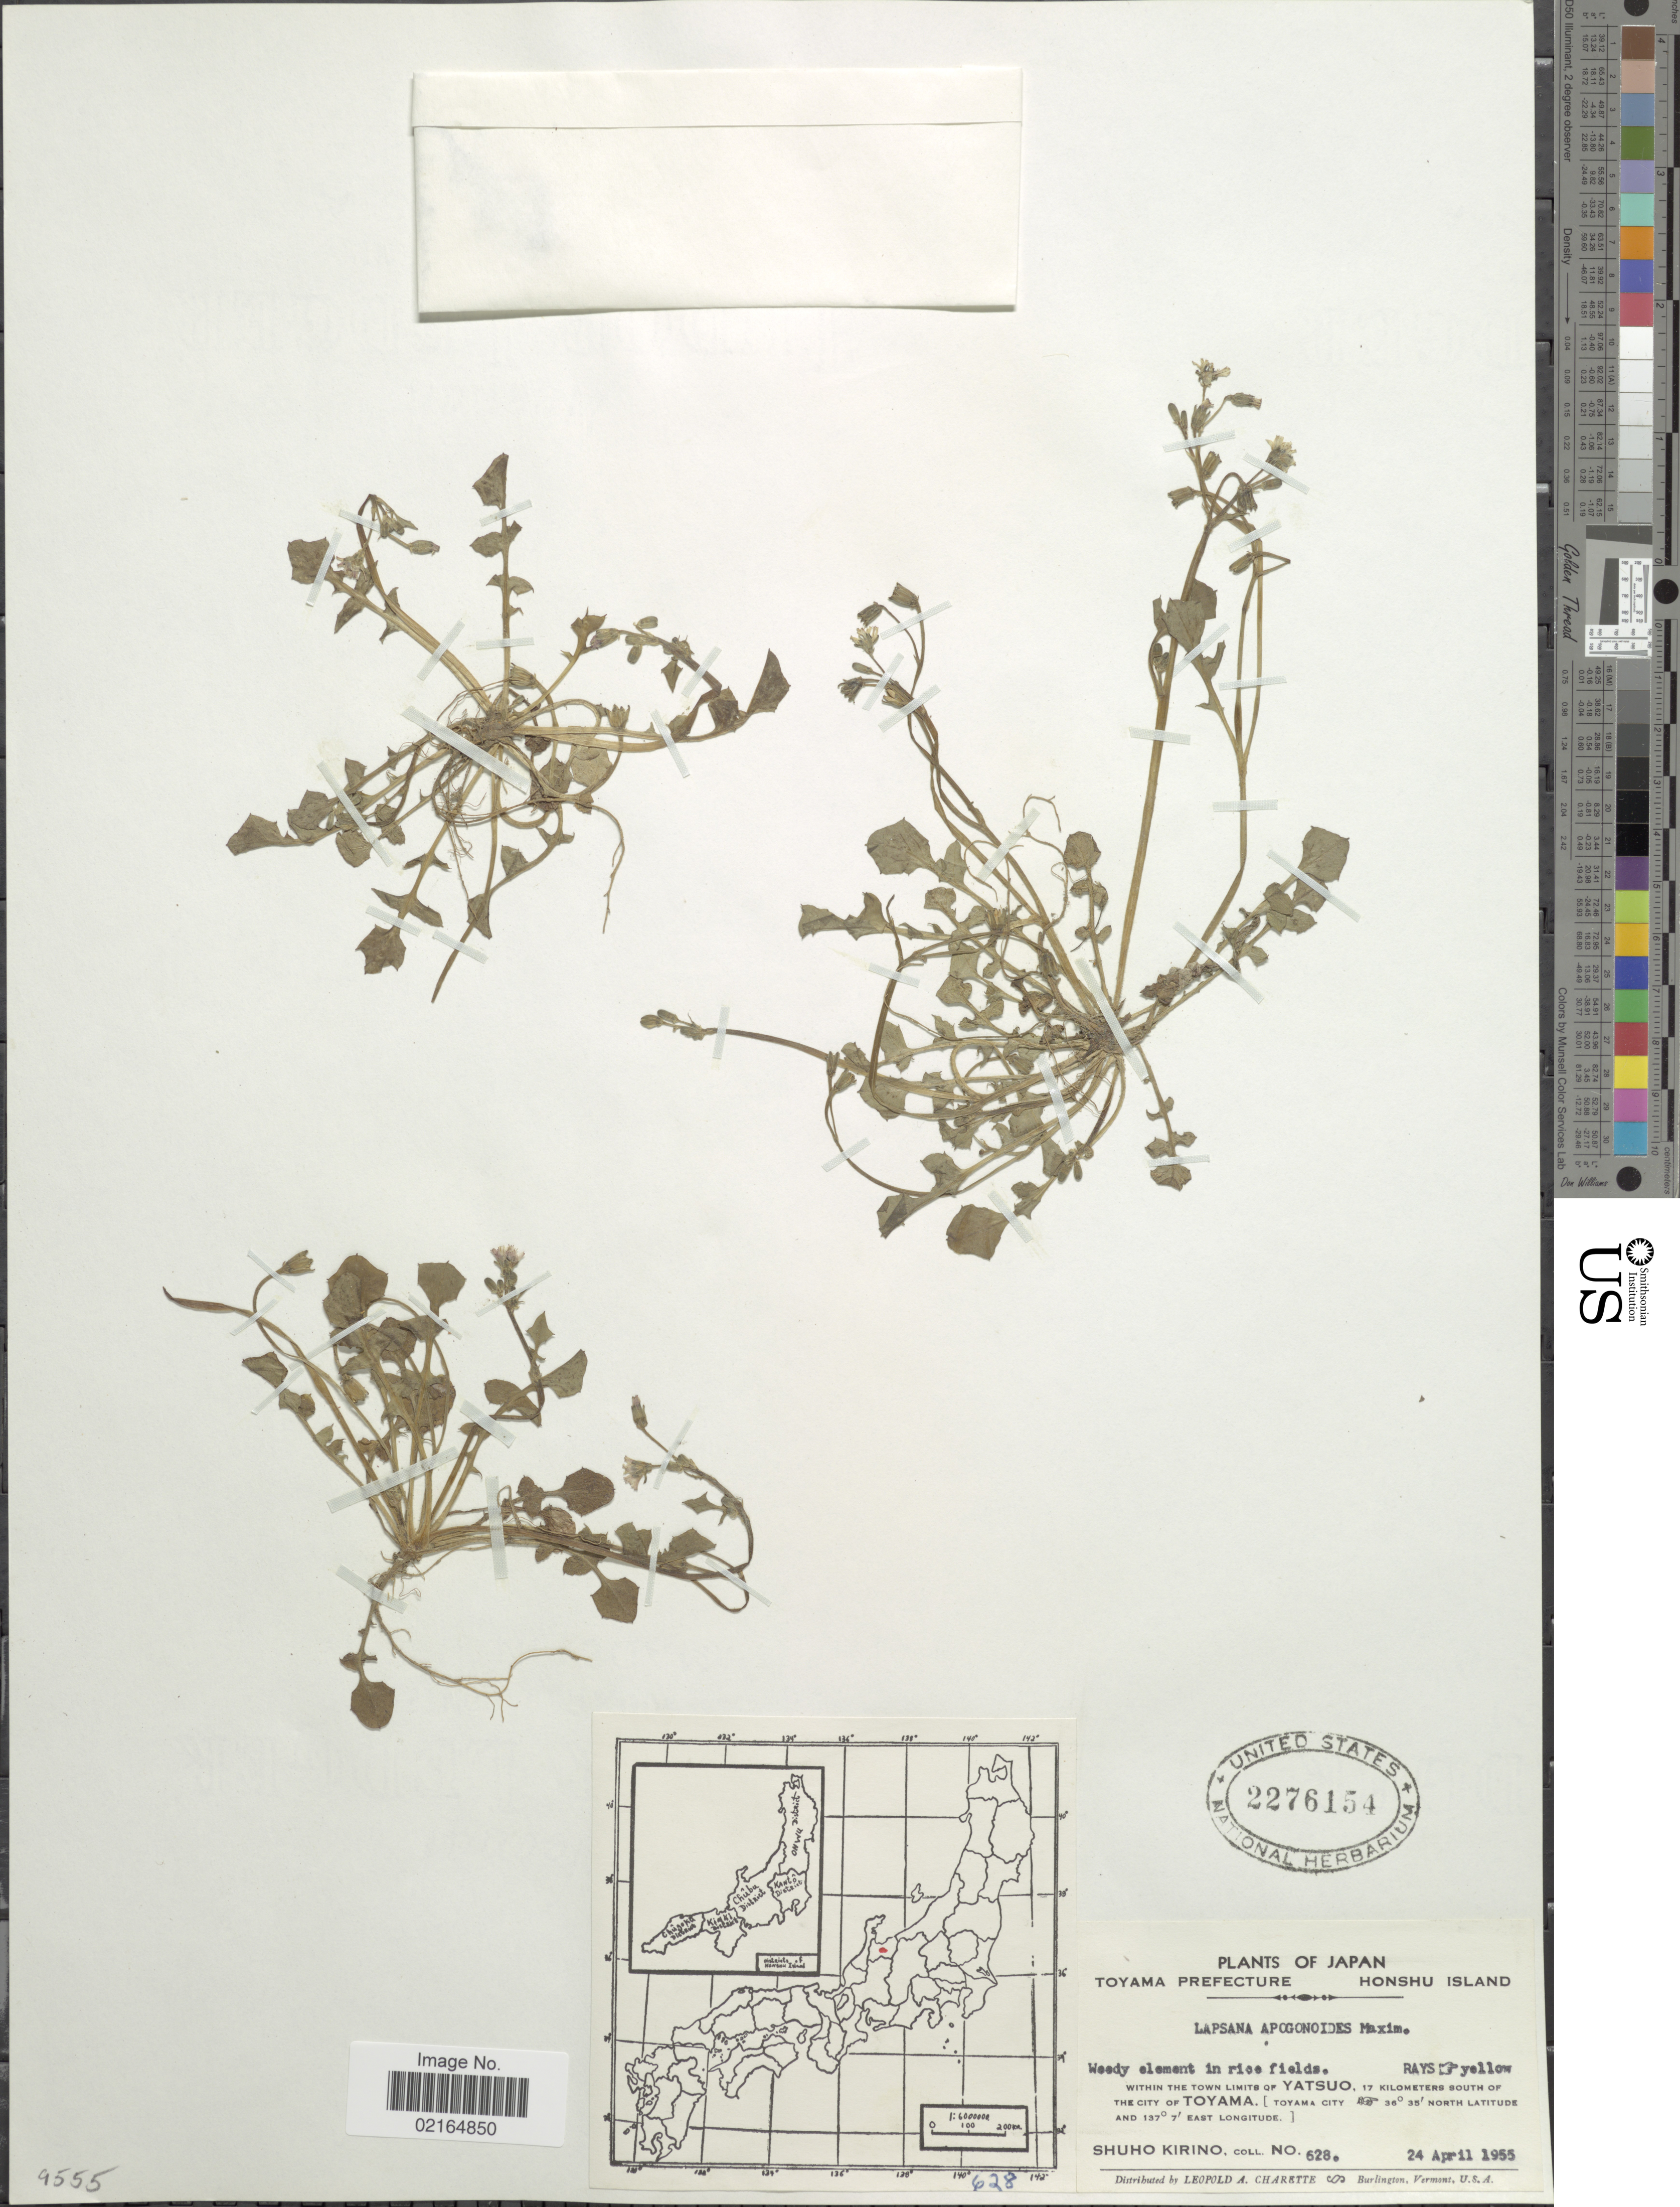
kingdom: Plantae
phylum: Tracheophyta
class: Magnoliopsida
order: Asterales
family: Asteraceae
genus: Lapsanastrum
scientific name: Lapsanastrum apogonoides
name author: (Maxim.) Pak & K. Bremer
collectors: S. Kirino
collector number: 628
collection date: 1955-04-24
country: Japan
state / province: Toyama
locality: Toyama Prefecture, Honshu Island, weedy element in rice fields, within the town limits of Yatsuo, 17 kilometers of the City of Toyama (Toyama City).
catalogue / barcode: US 2276154